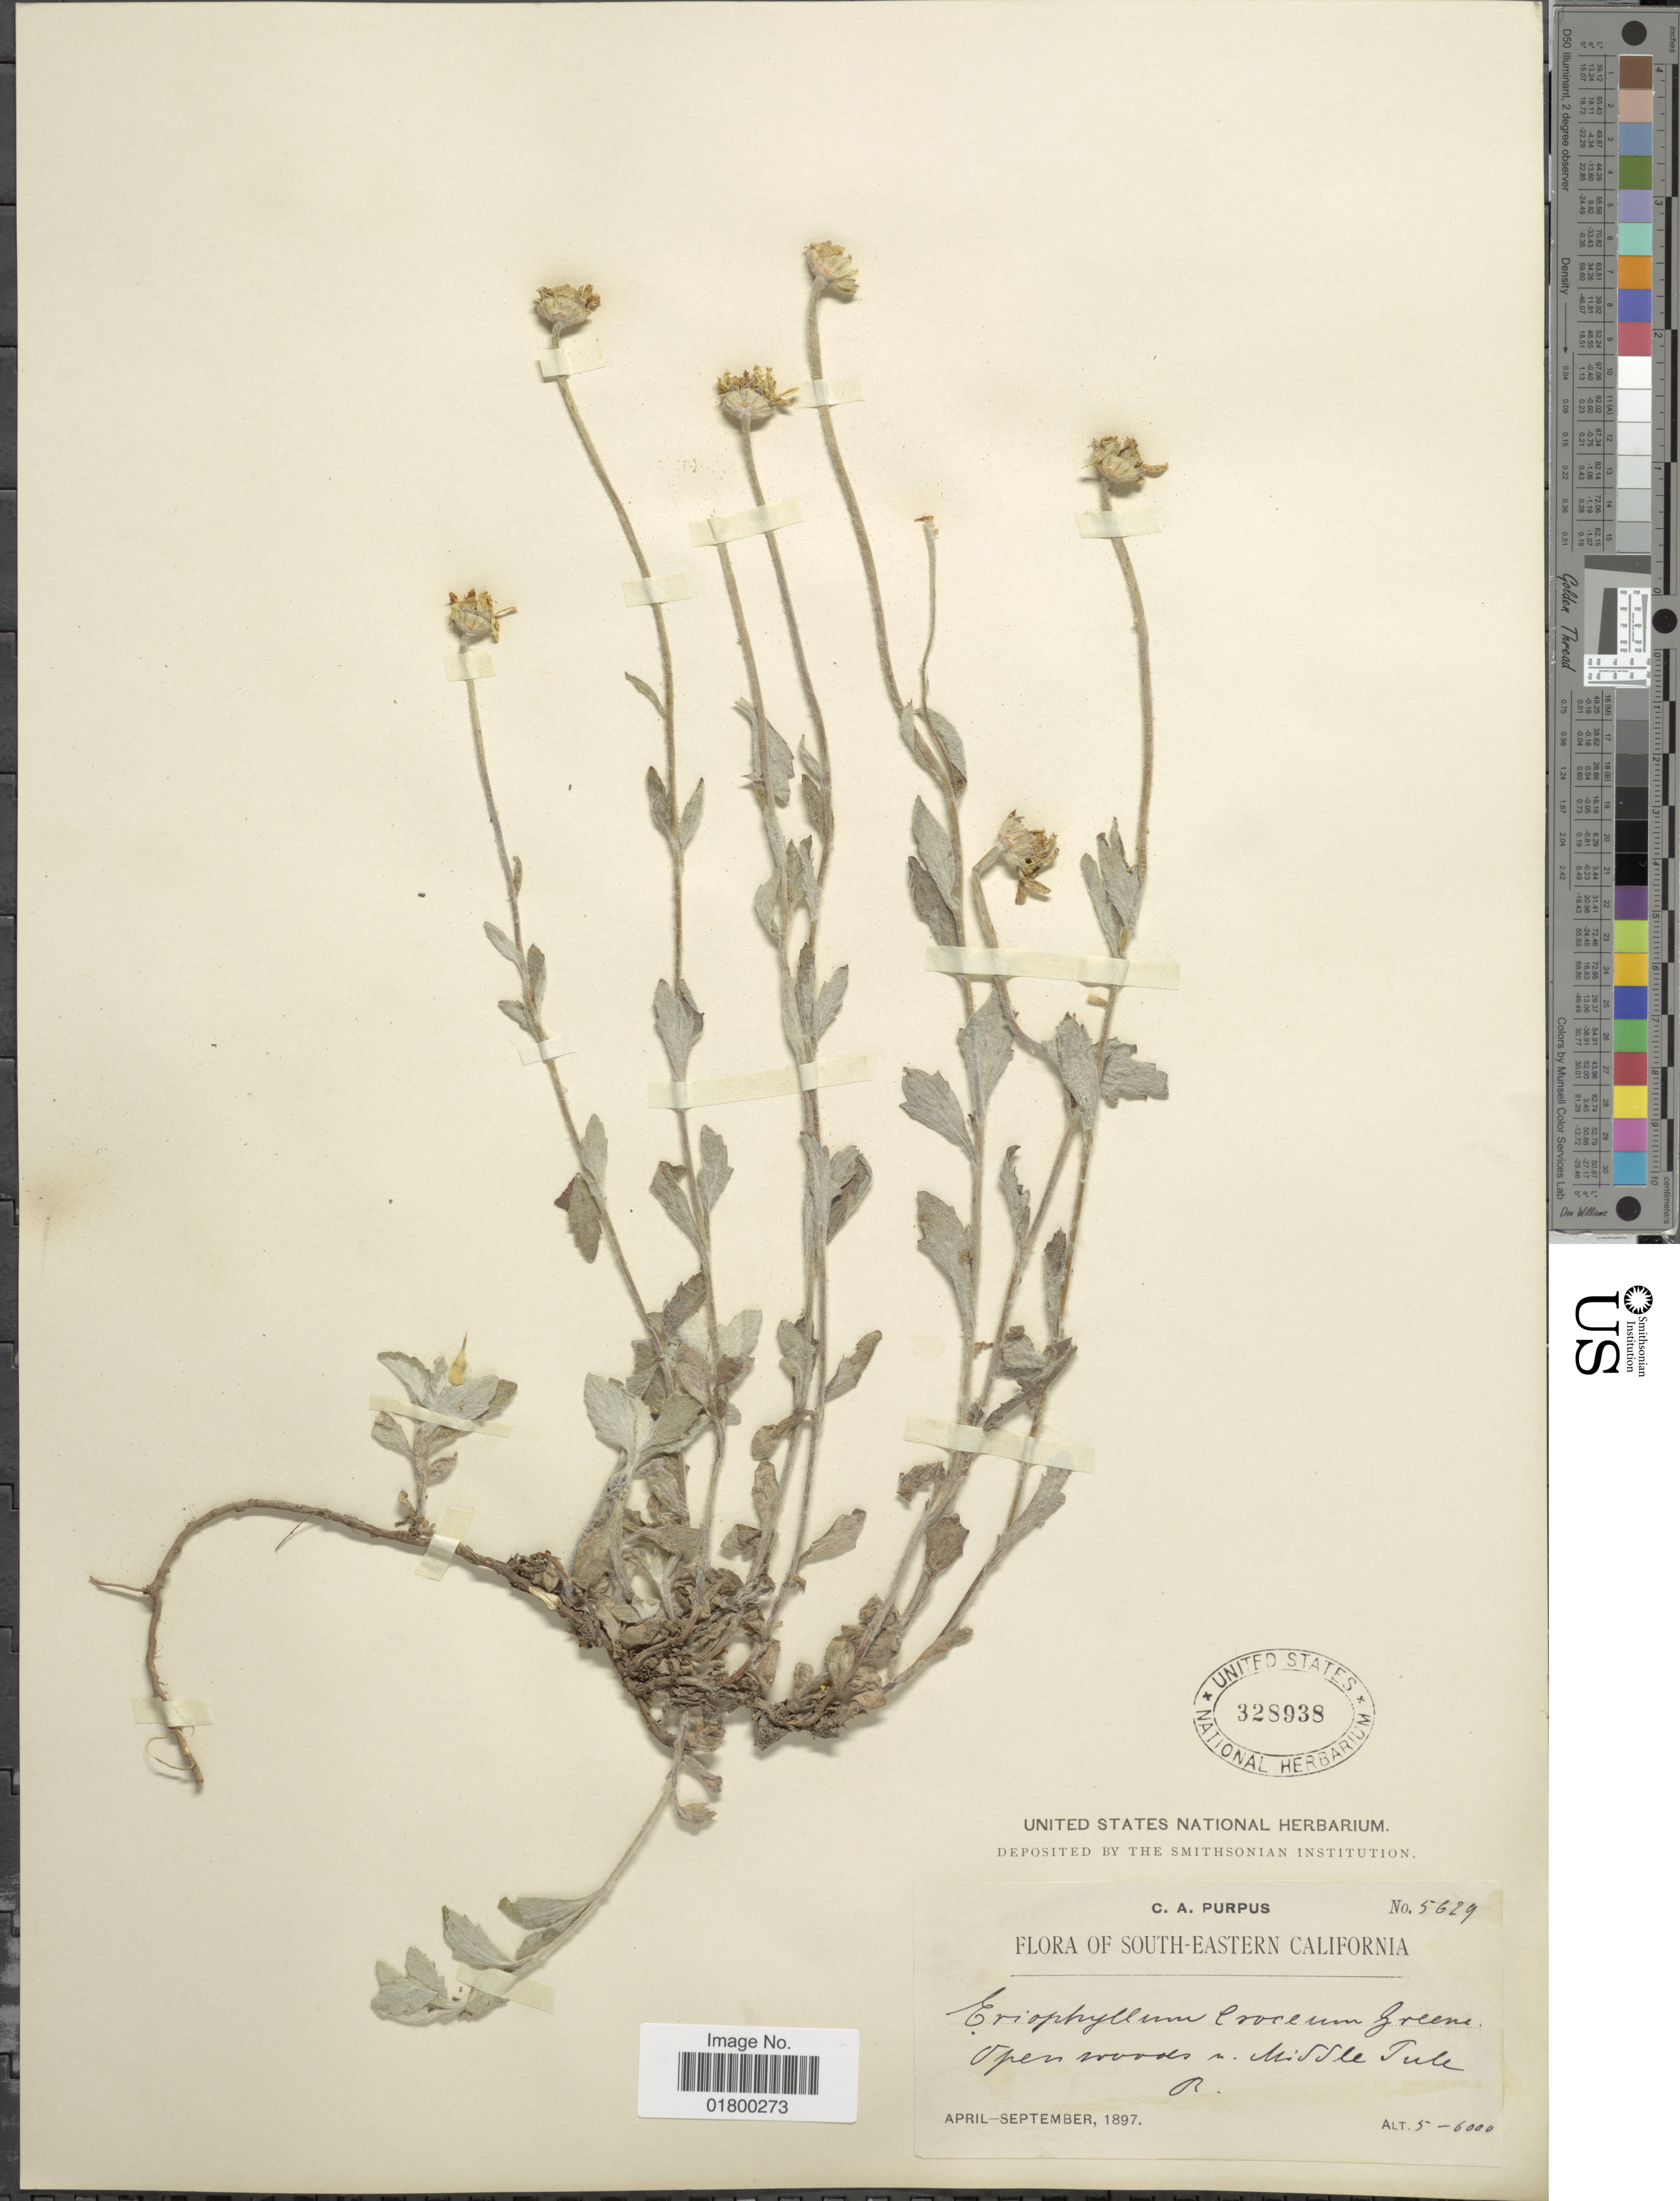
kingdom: Plantae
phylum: Tracheophyta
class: Magnoliopsida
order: Asterales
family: Asteraceae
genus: Eriophyllum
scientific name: Eriophyllum lanatum var. croceum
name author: (Greene) Jeps.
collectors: C. A. Purpus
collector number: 5629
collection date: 1897-04/1897-09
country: United States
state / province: California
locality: South-Eastern California, Open woods, Middle Tule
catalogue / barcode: US 328938